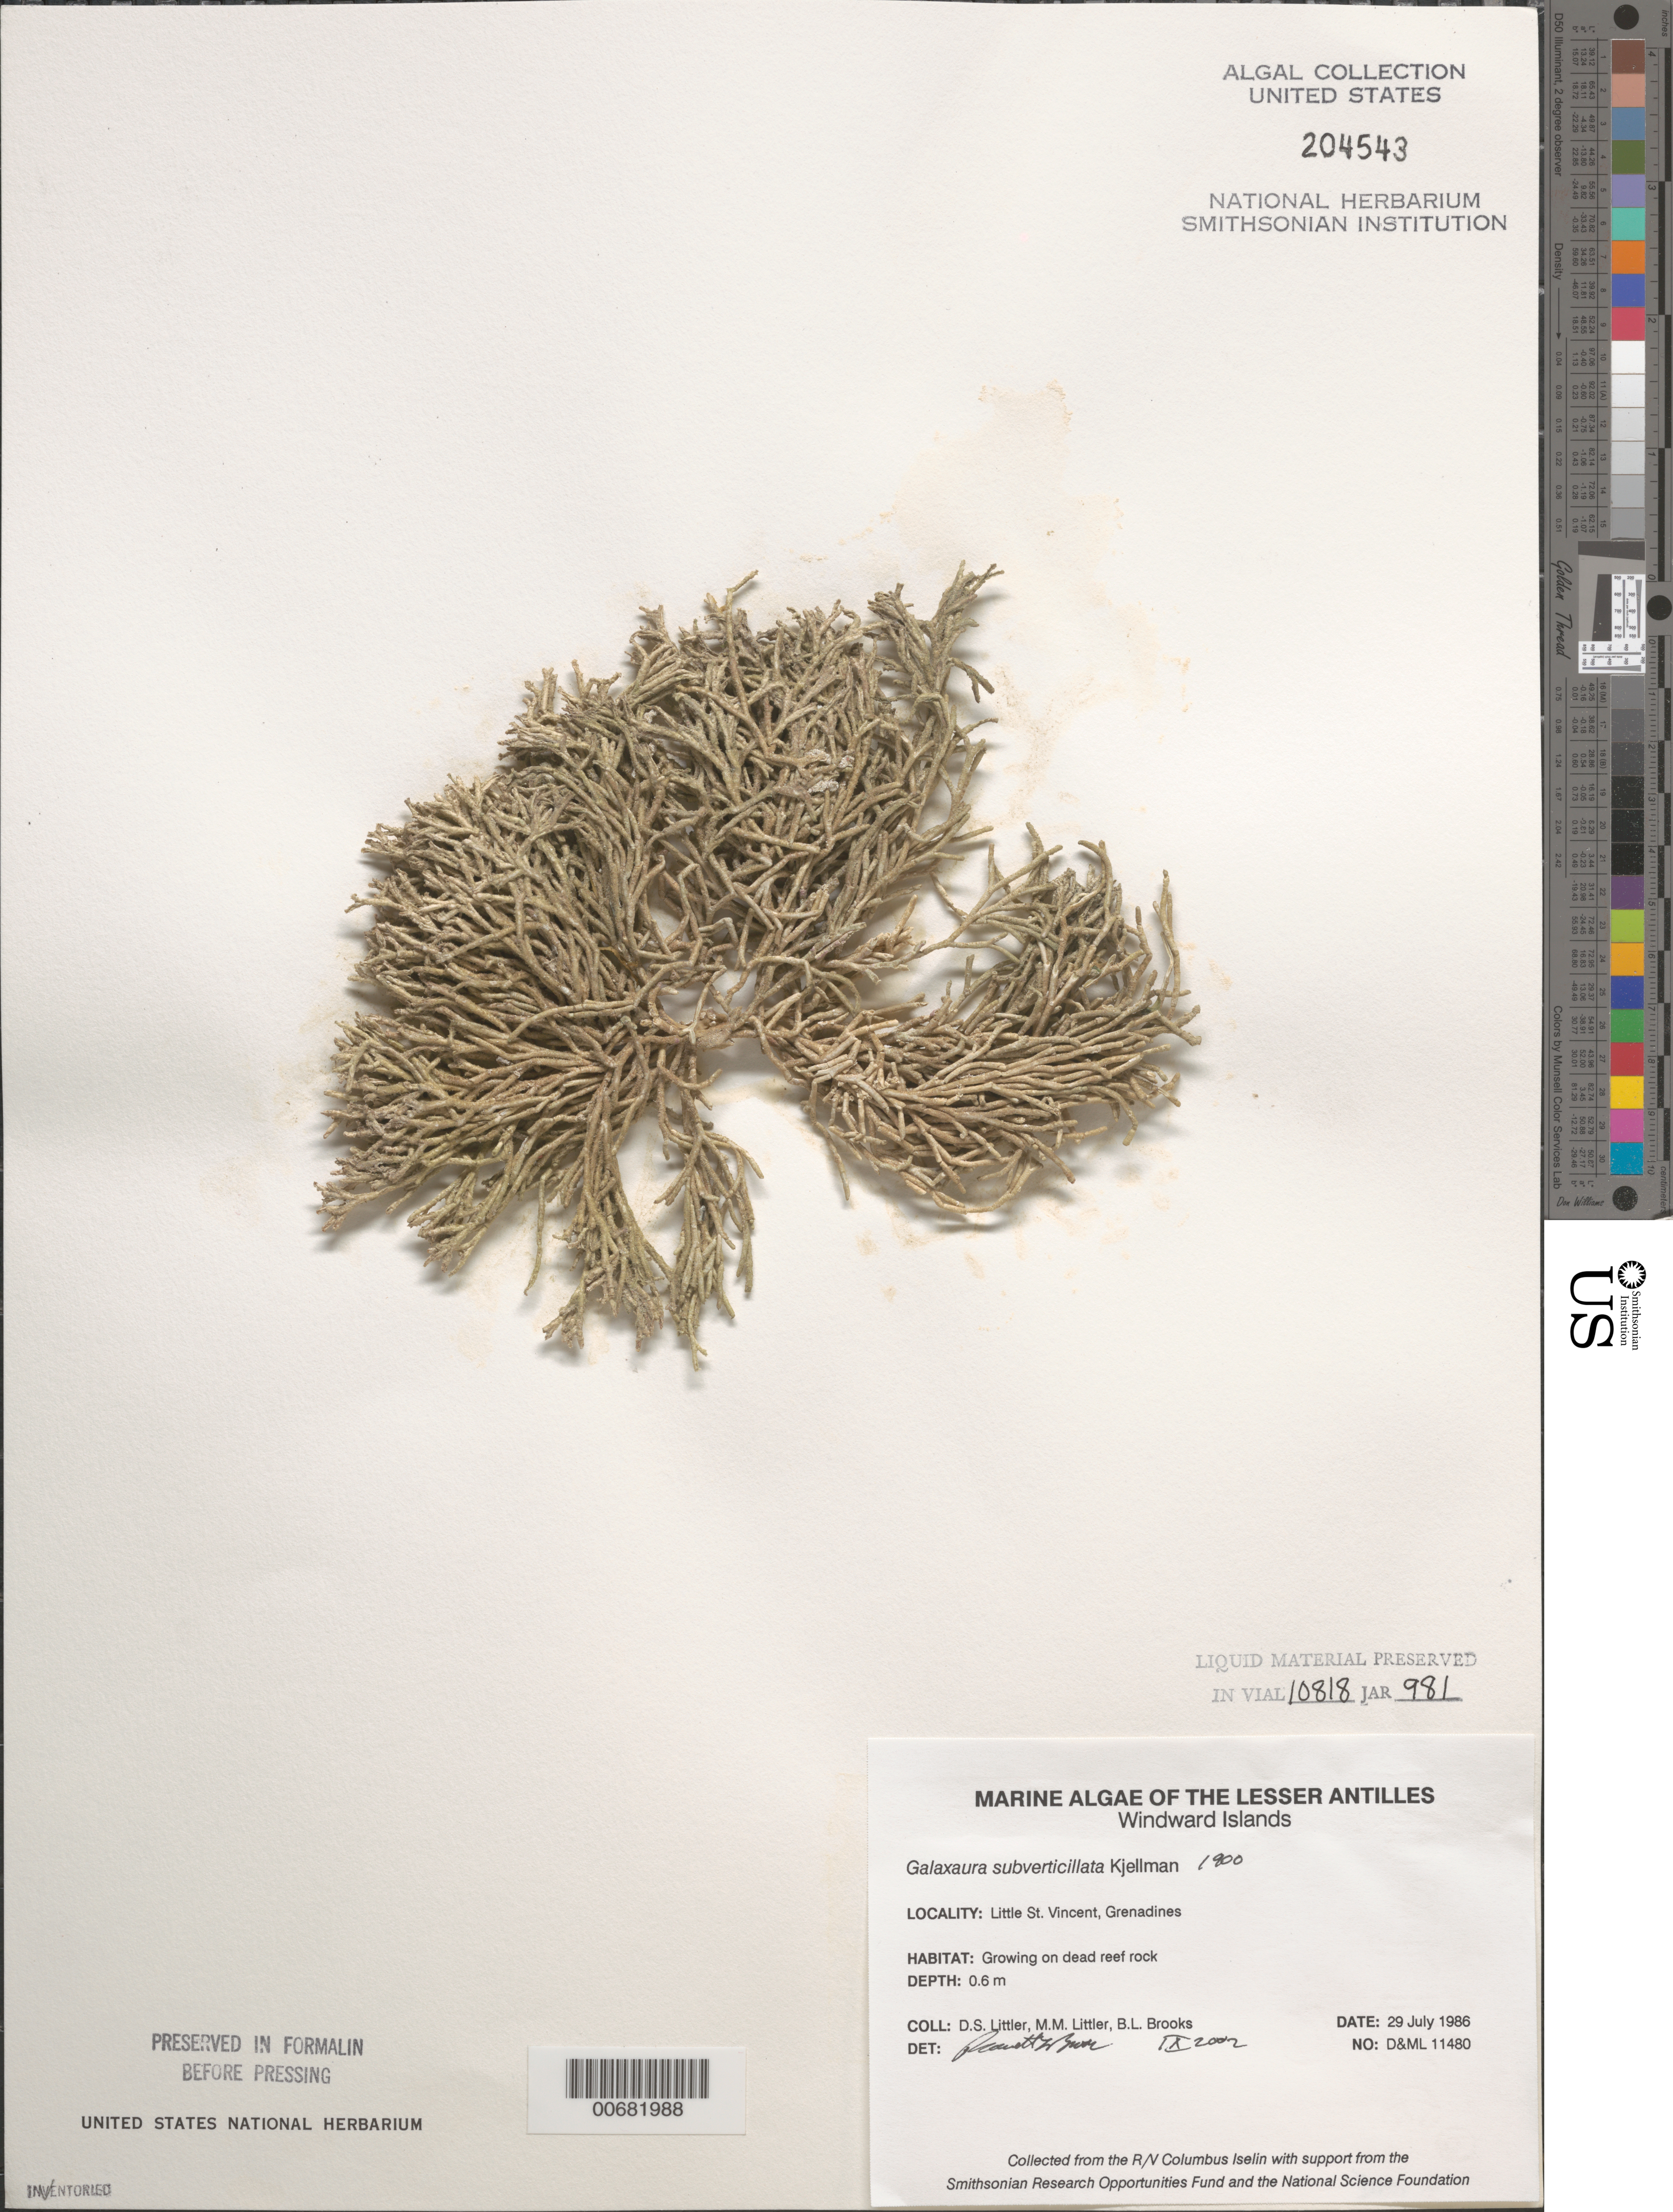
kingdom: Plantae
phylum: Rhodophyta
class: Florideophyceae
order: Nemaliales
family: Galaxauraceae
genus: Galaxaura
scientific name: Galaxaura rugosa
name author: (Ellis & Sol.) J.V.Lamouroux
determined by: Algae name updating Project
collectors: D. S. Littler, M. M. Littler & B. Brooks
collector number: D&ML 11480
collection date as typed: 29 Jul 1986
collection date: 1986-07-29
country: St. Vincent - Grenadines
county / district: Grenadines Parish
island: Little Saint Vincent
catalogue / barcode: US 204543